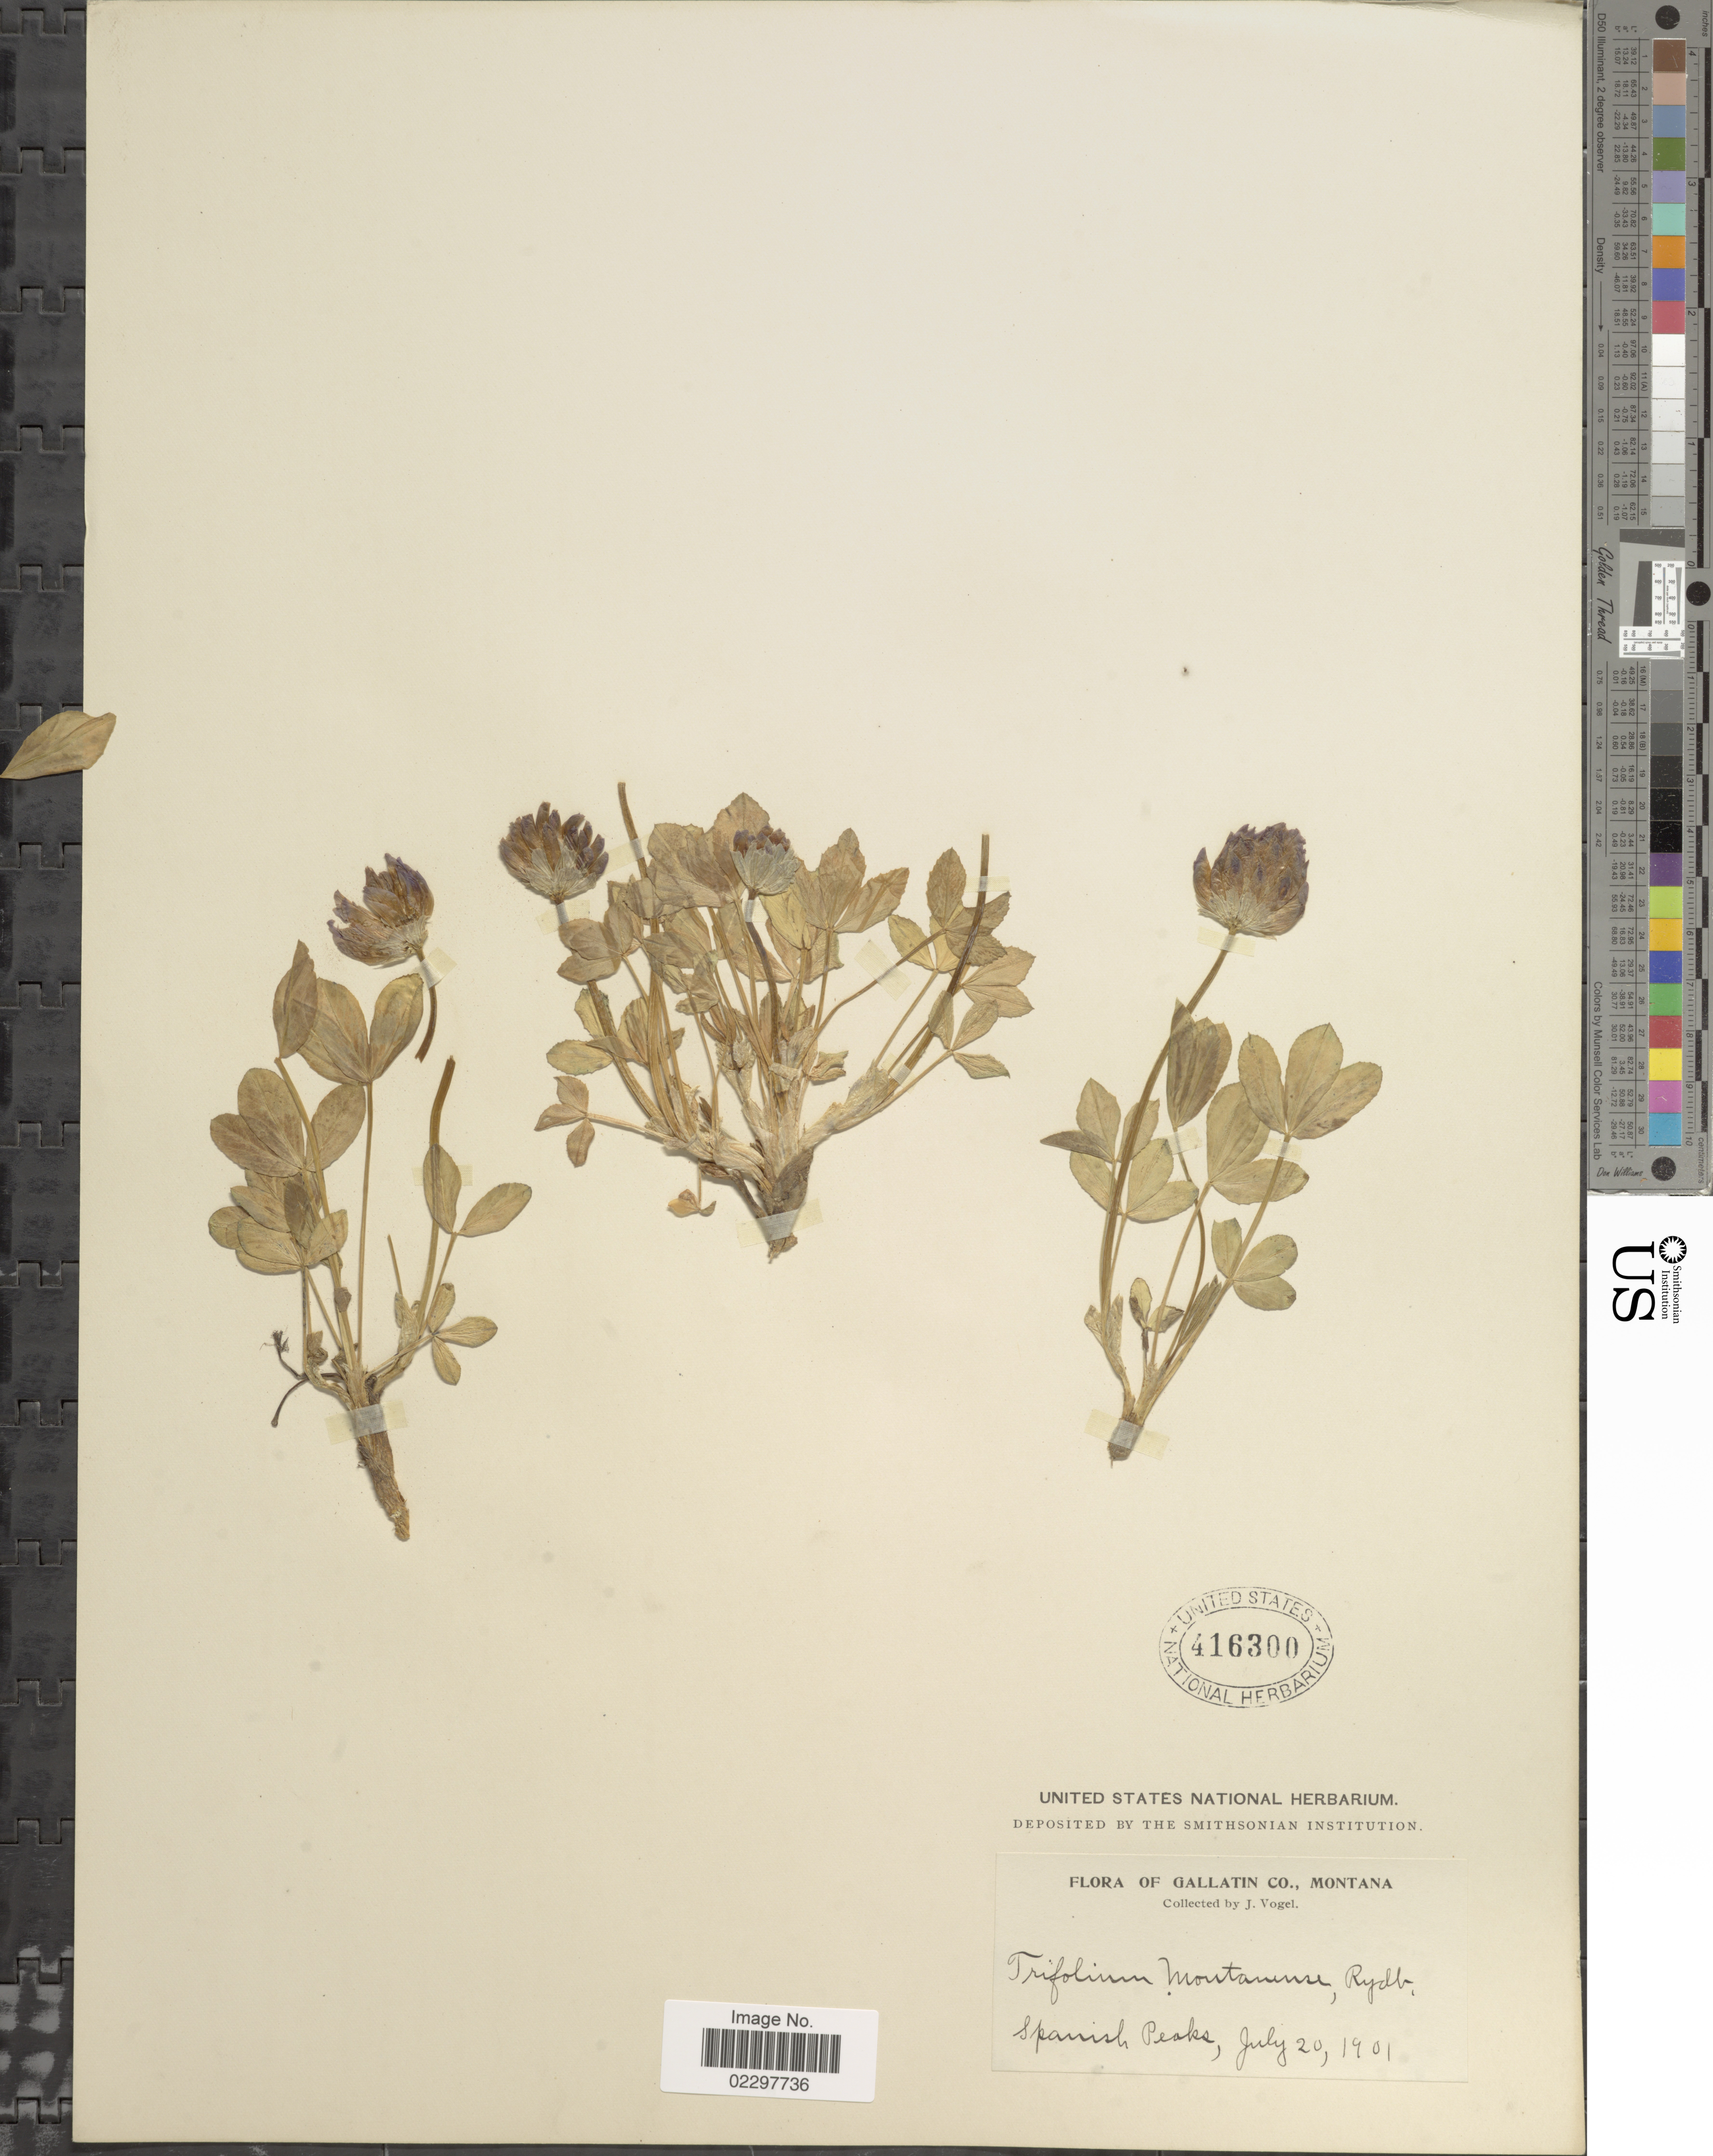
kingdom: Plantae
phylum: Tracheophyta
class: Magnoliopsida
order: Fabales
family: Fabaceae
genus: Trifolium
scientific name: Trifolium parryi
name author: A. Gray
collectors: J. Vogel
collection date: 1901-07-20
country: United States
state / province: Montana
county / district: Gallatin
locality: Spanish Peaks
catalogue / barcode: US 416300